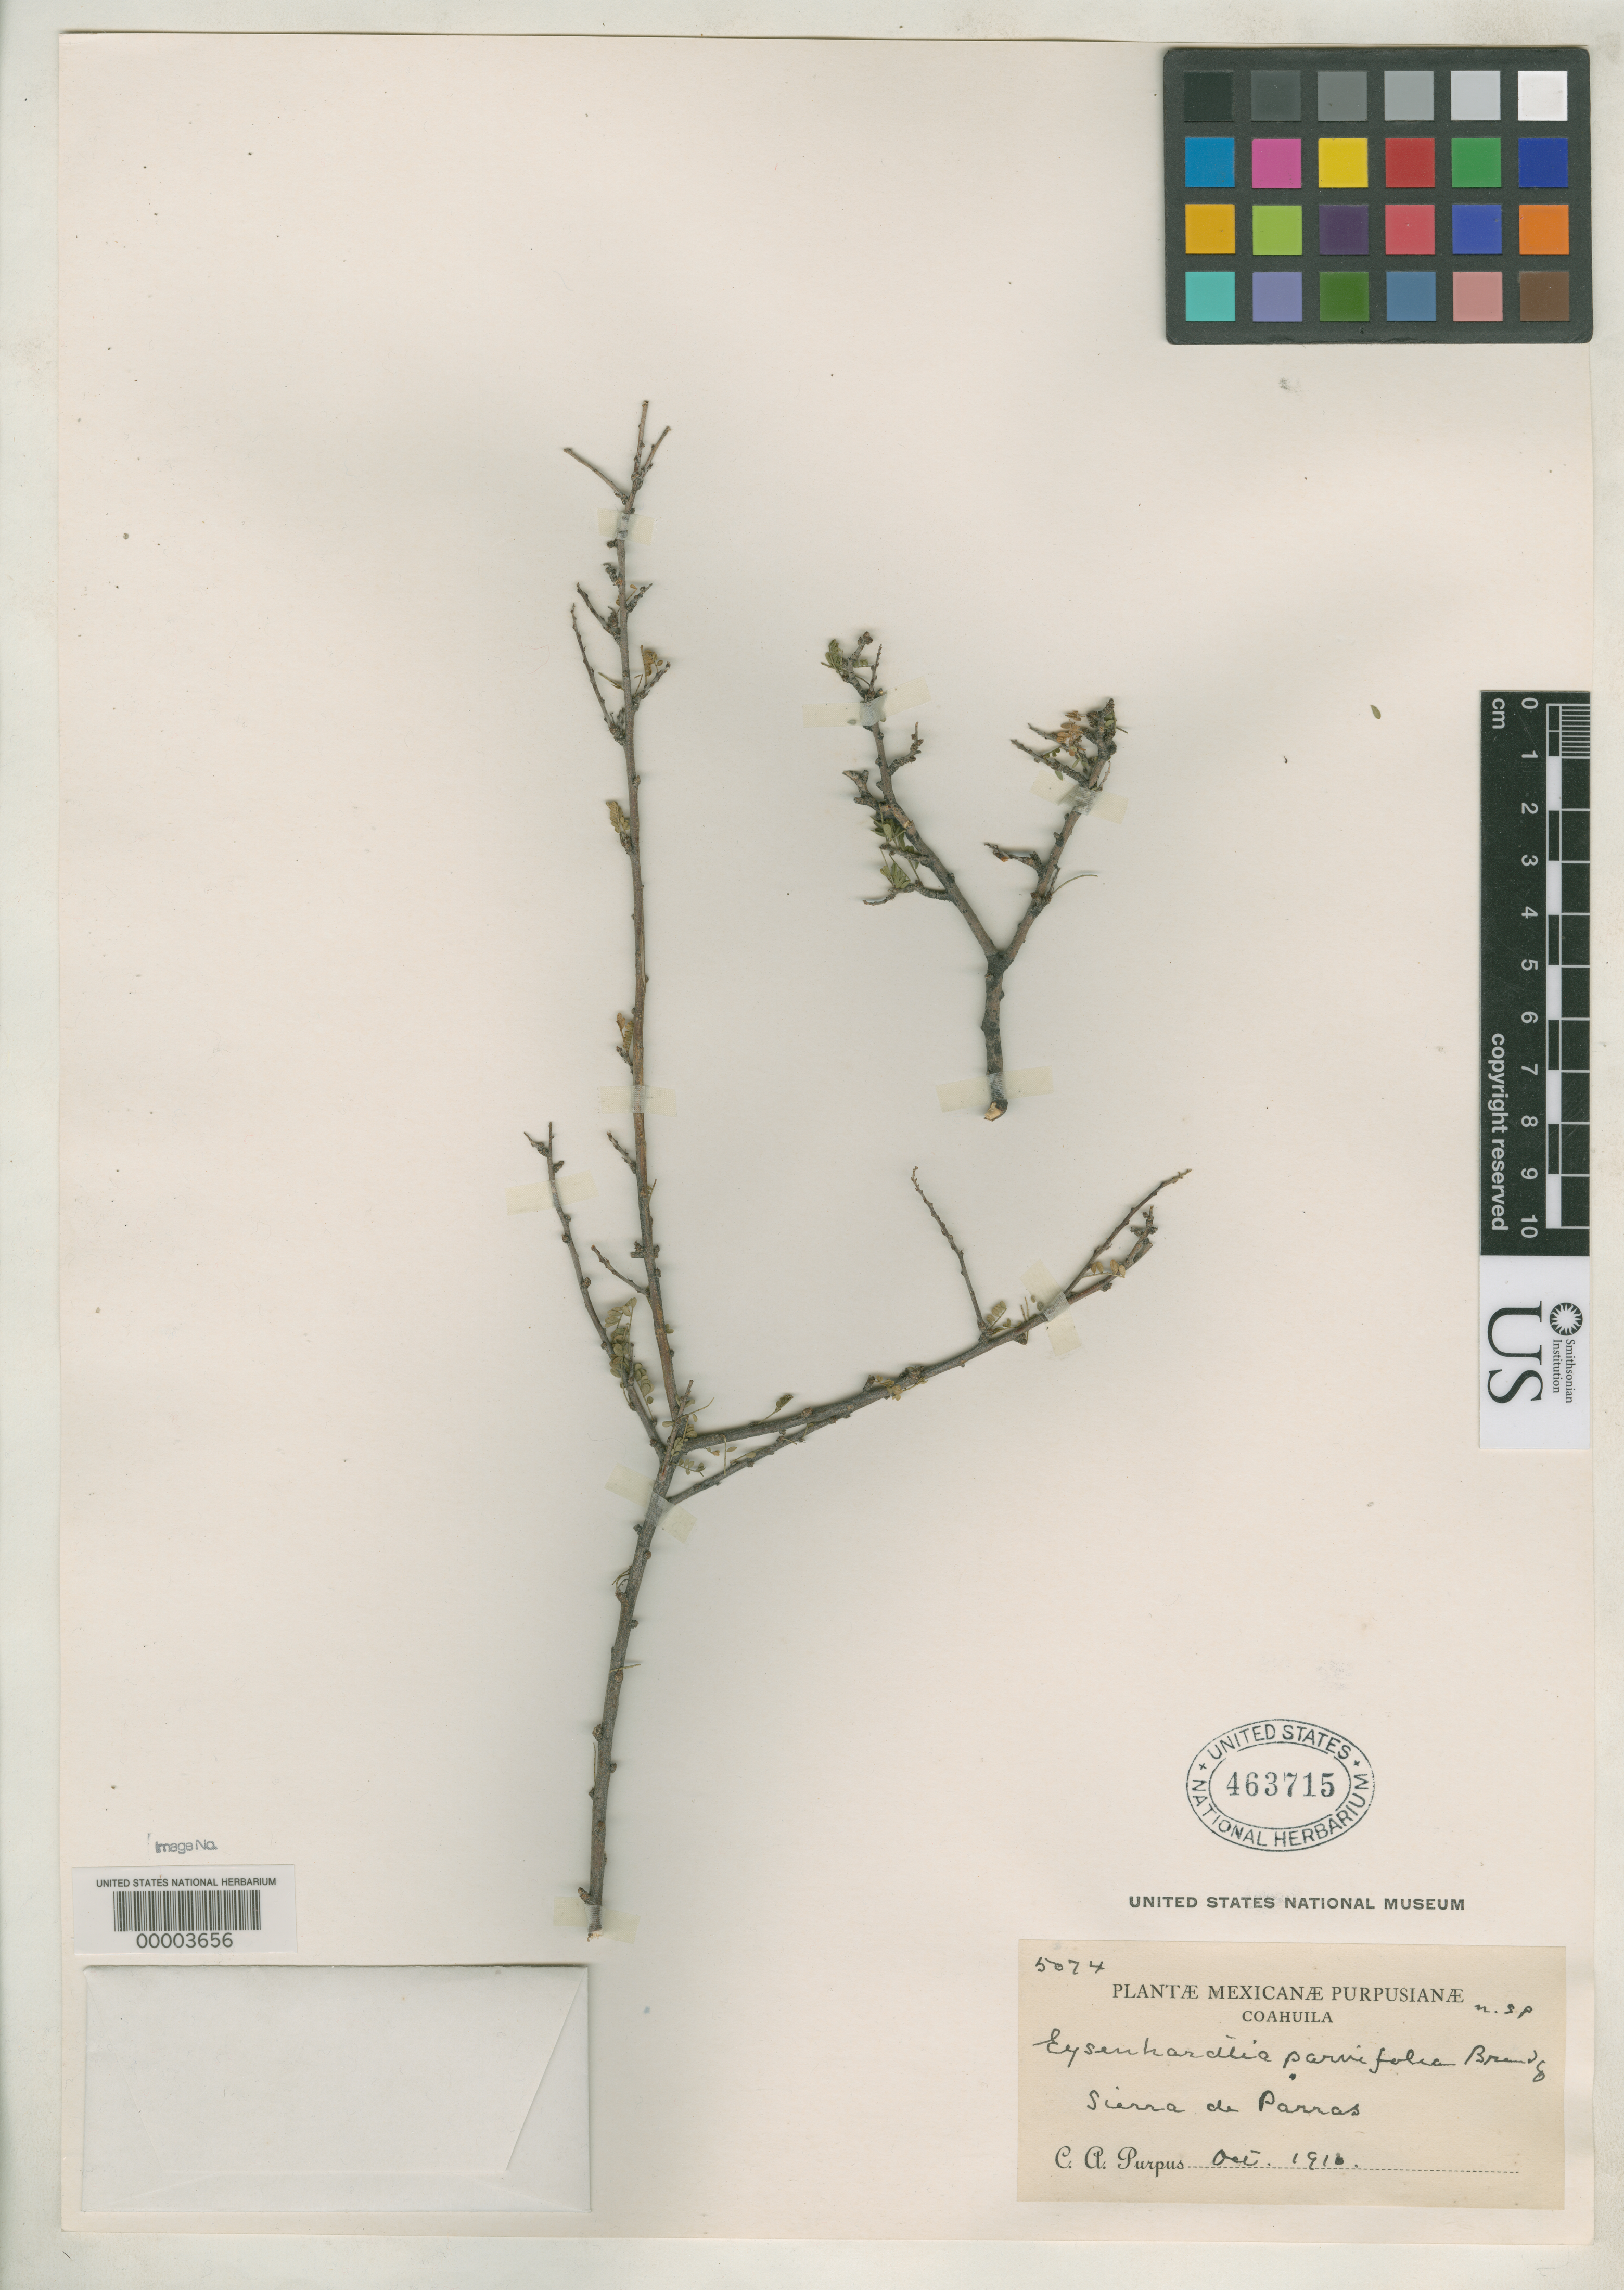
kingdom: Plantae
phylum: Tracheophyta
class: Magnoliopsida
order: Fabales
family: Fabaceae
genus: Eysenhardtia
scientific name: Eysenhardtia parvifolia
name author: Brandegee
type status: Isotype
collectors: C. A. Purpus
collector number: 5074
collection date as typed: Oct 1910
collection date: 1910-10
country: Mexico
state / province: Coahuila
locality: Sierra de Parras.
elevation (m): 2438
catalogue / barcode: US 463715